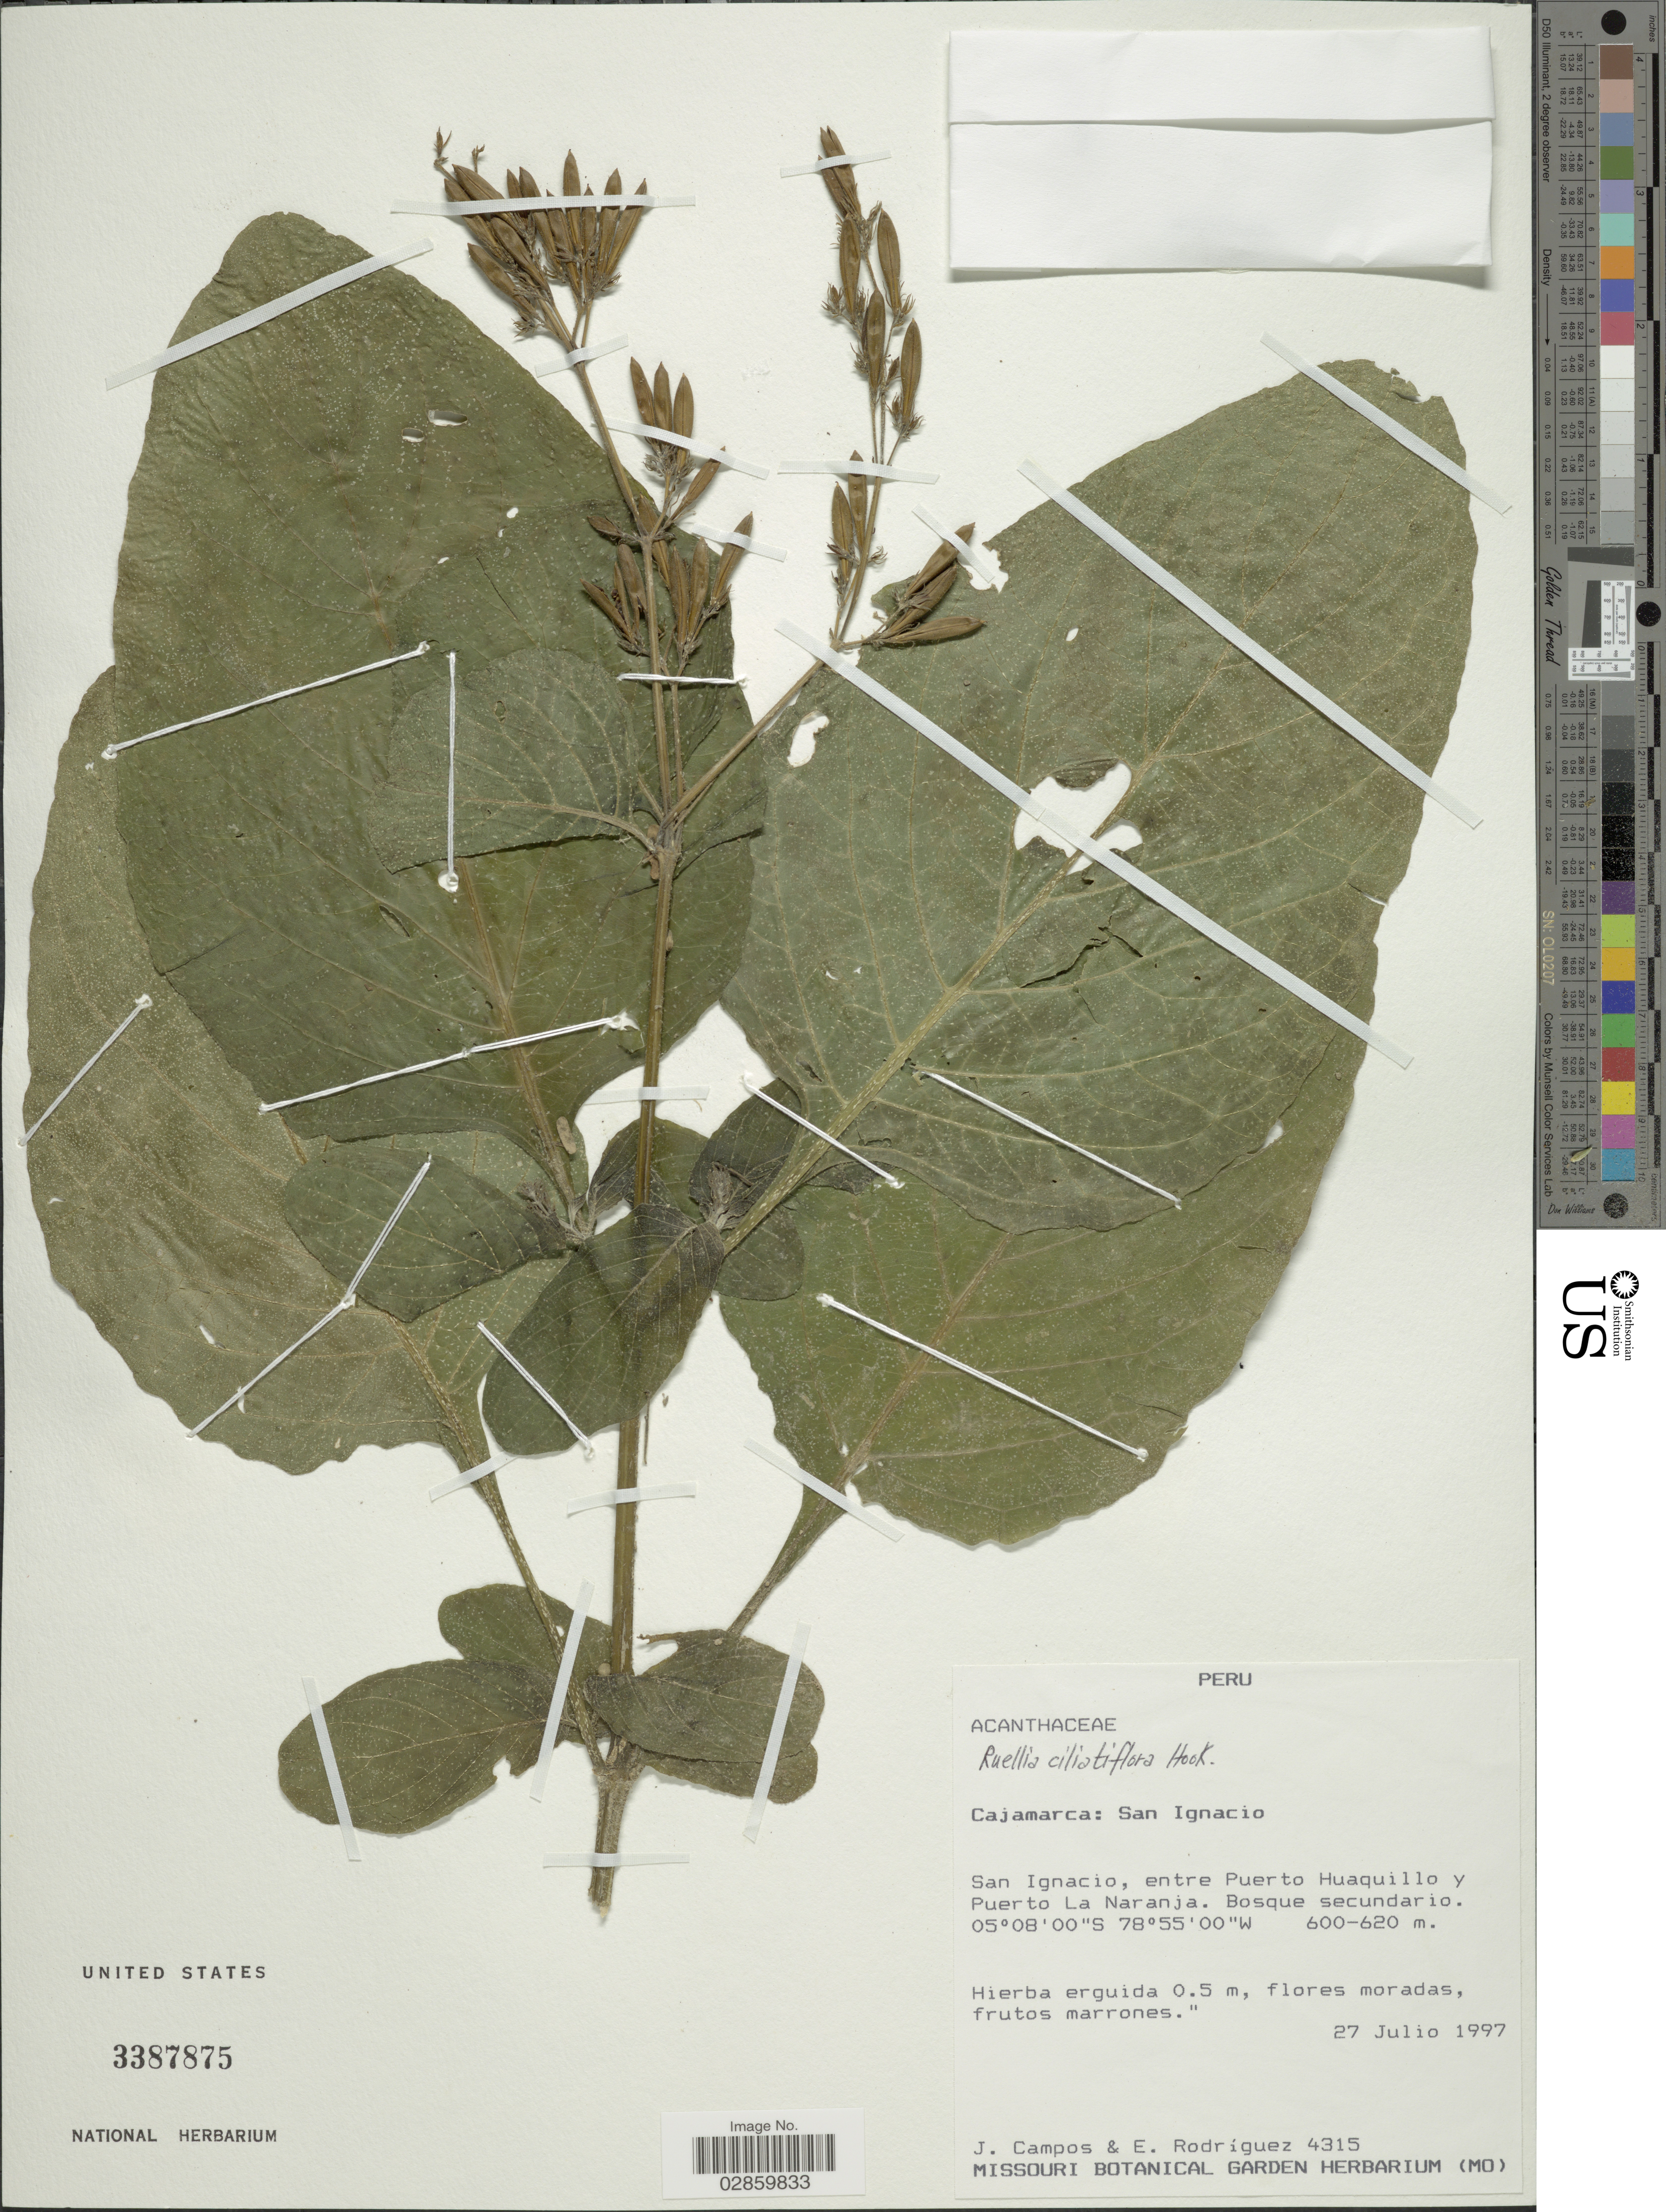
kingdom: Plantae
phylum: Tracheophyta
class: Magnoliopsida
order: Lamiales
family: Acanthaceae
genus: Ruellia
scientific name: Ruellia ciliatiflora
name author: Hook.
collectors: J. Campos & E. Rodriguez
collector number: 4315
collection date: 1997-07-27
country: Peru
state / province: Cajamarca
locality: San Ignacio, entre Puerto Huaquillo y Puerto La Naranja.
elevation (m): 600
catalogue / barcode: US 3387875